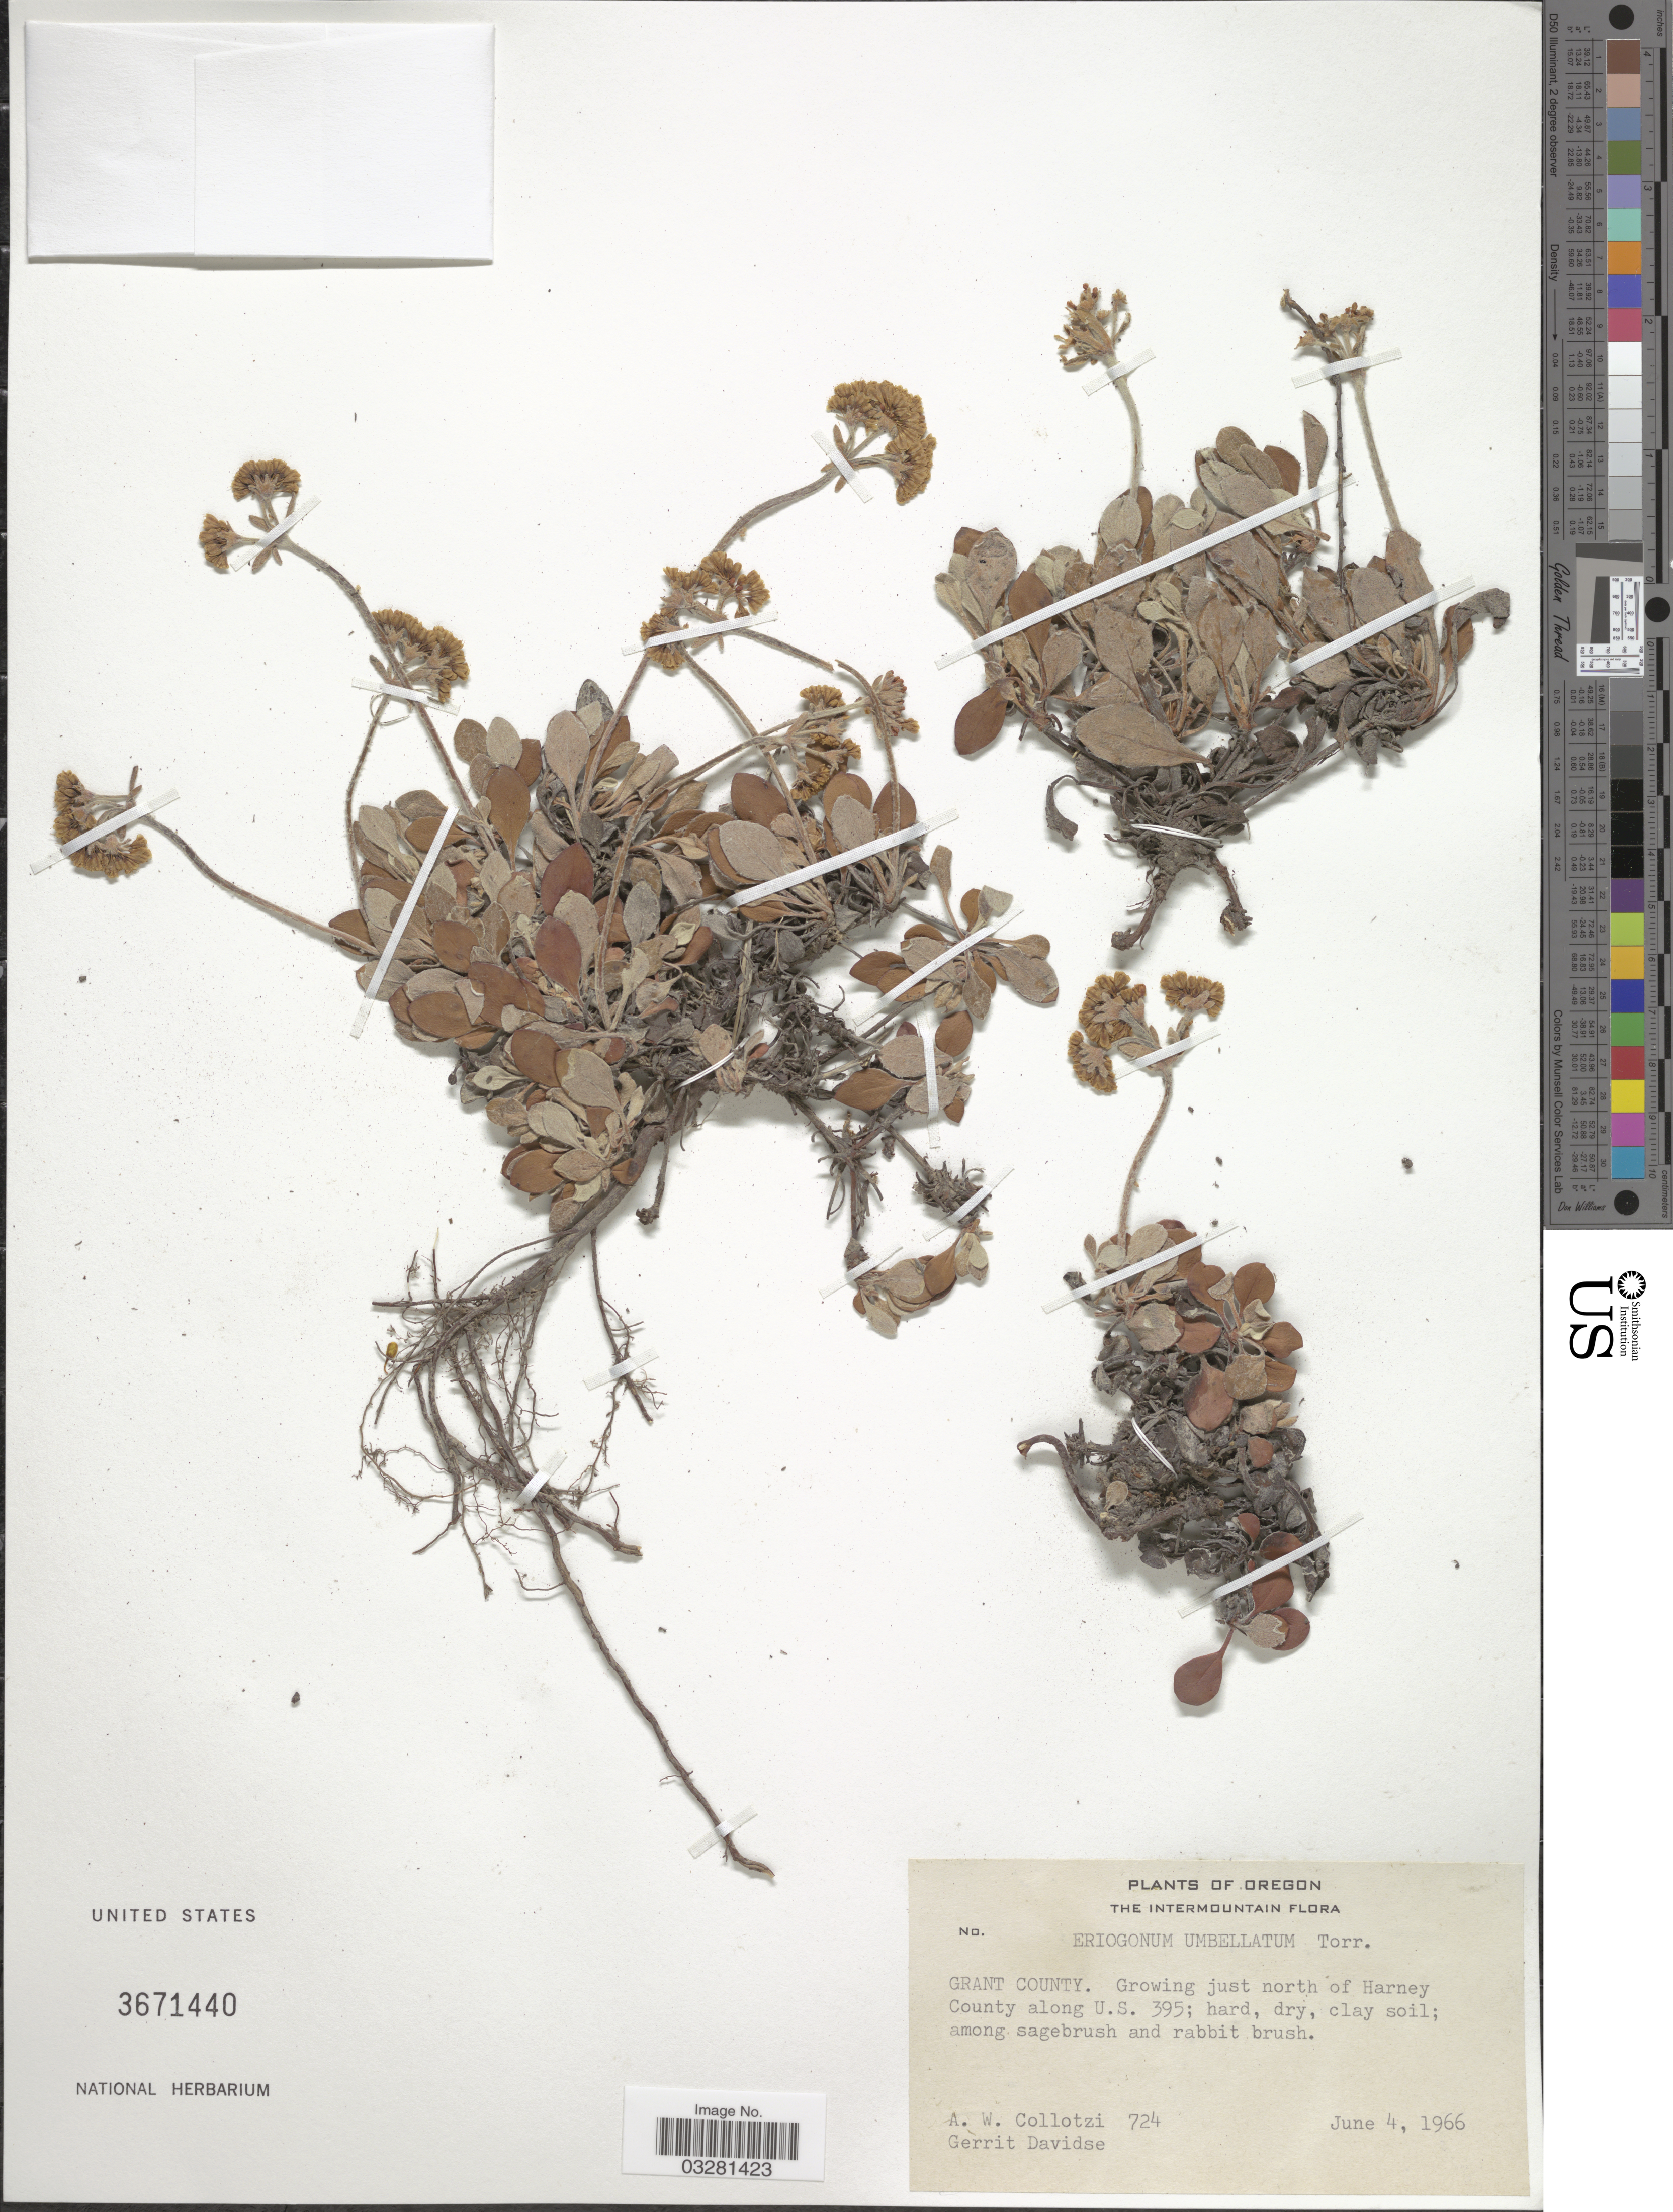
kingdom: Plantae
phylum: Tracheophyta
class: Magnoliopsida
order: Caryophyllales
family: Polygonaceae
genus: Eriogonum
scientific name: Eriogonum biumbellatum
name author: Rydb.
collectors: A. W. Collotzi & G. Davidse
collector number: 724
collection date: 1966-06-04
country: United States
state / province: Idaho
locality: The Intermountain. Grant County. Just north of Harney County along U. S. 395.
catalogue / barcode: US 3671440